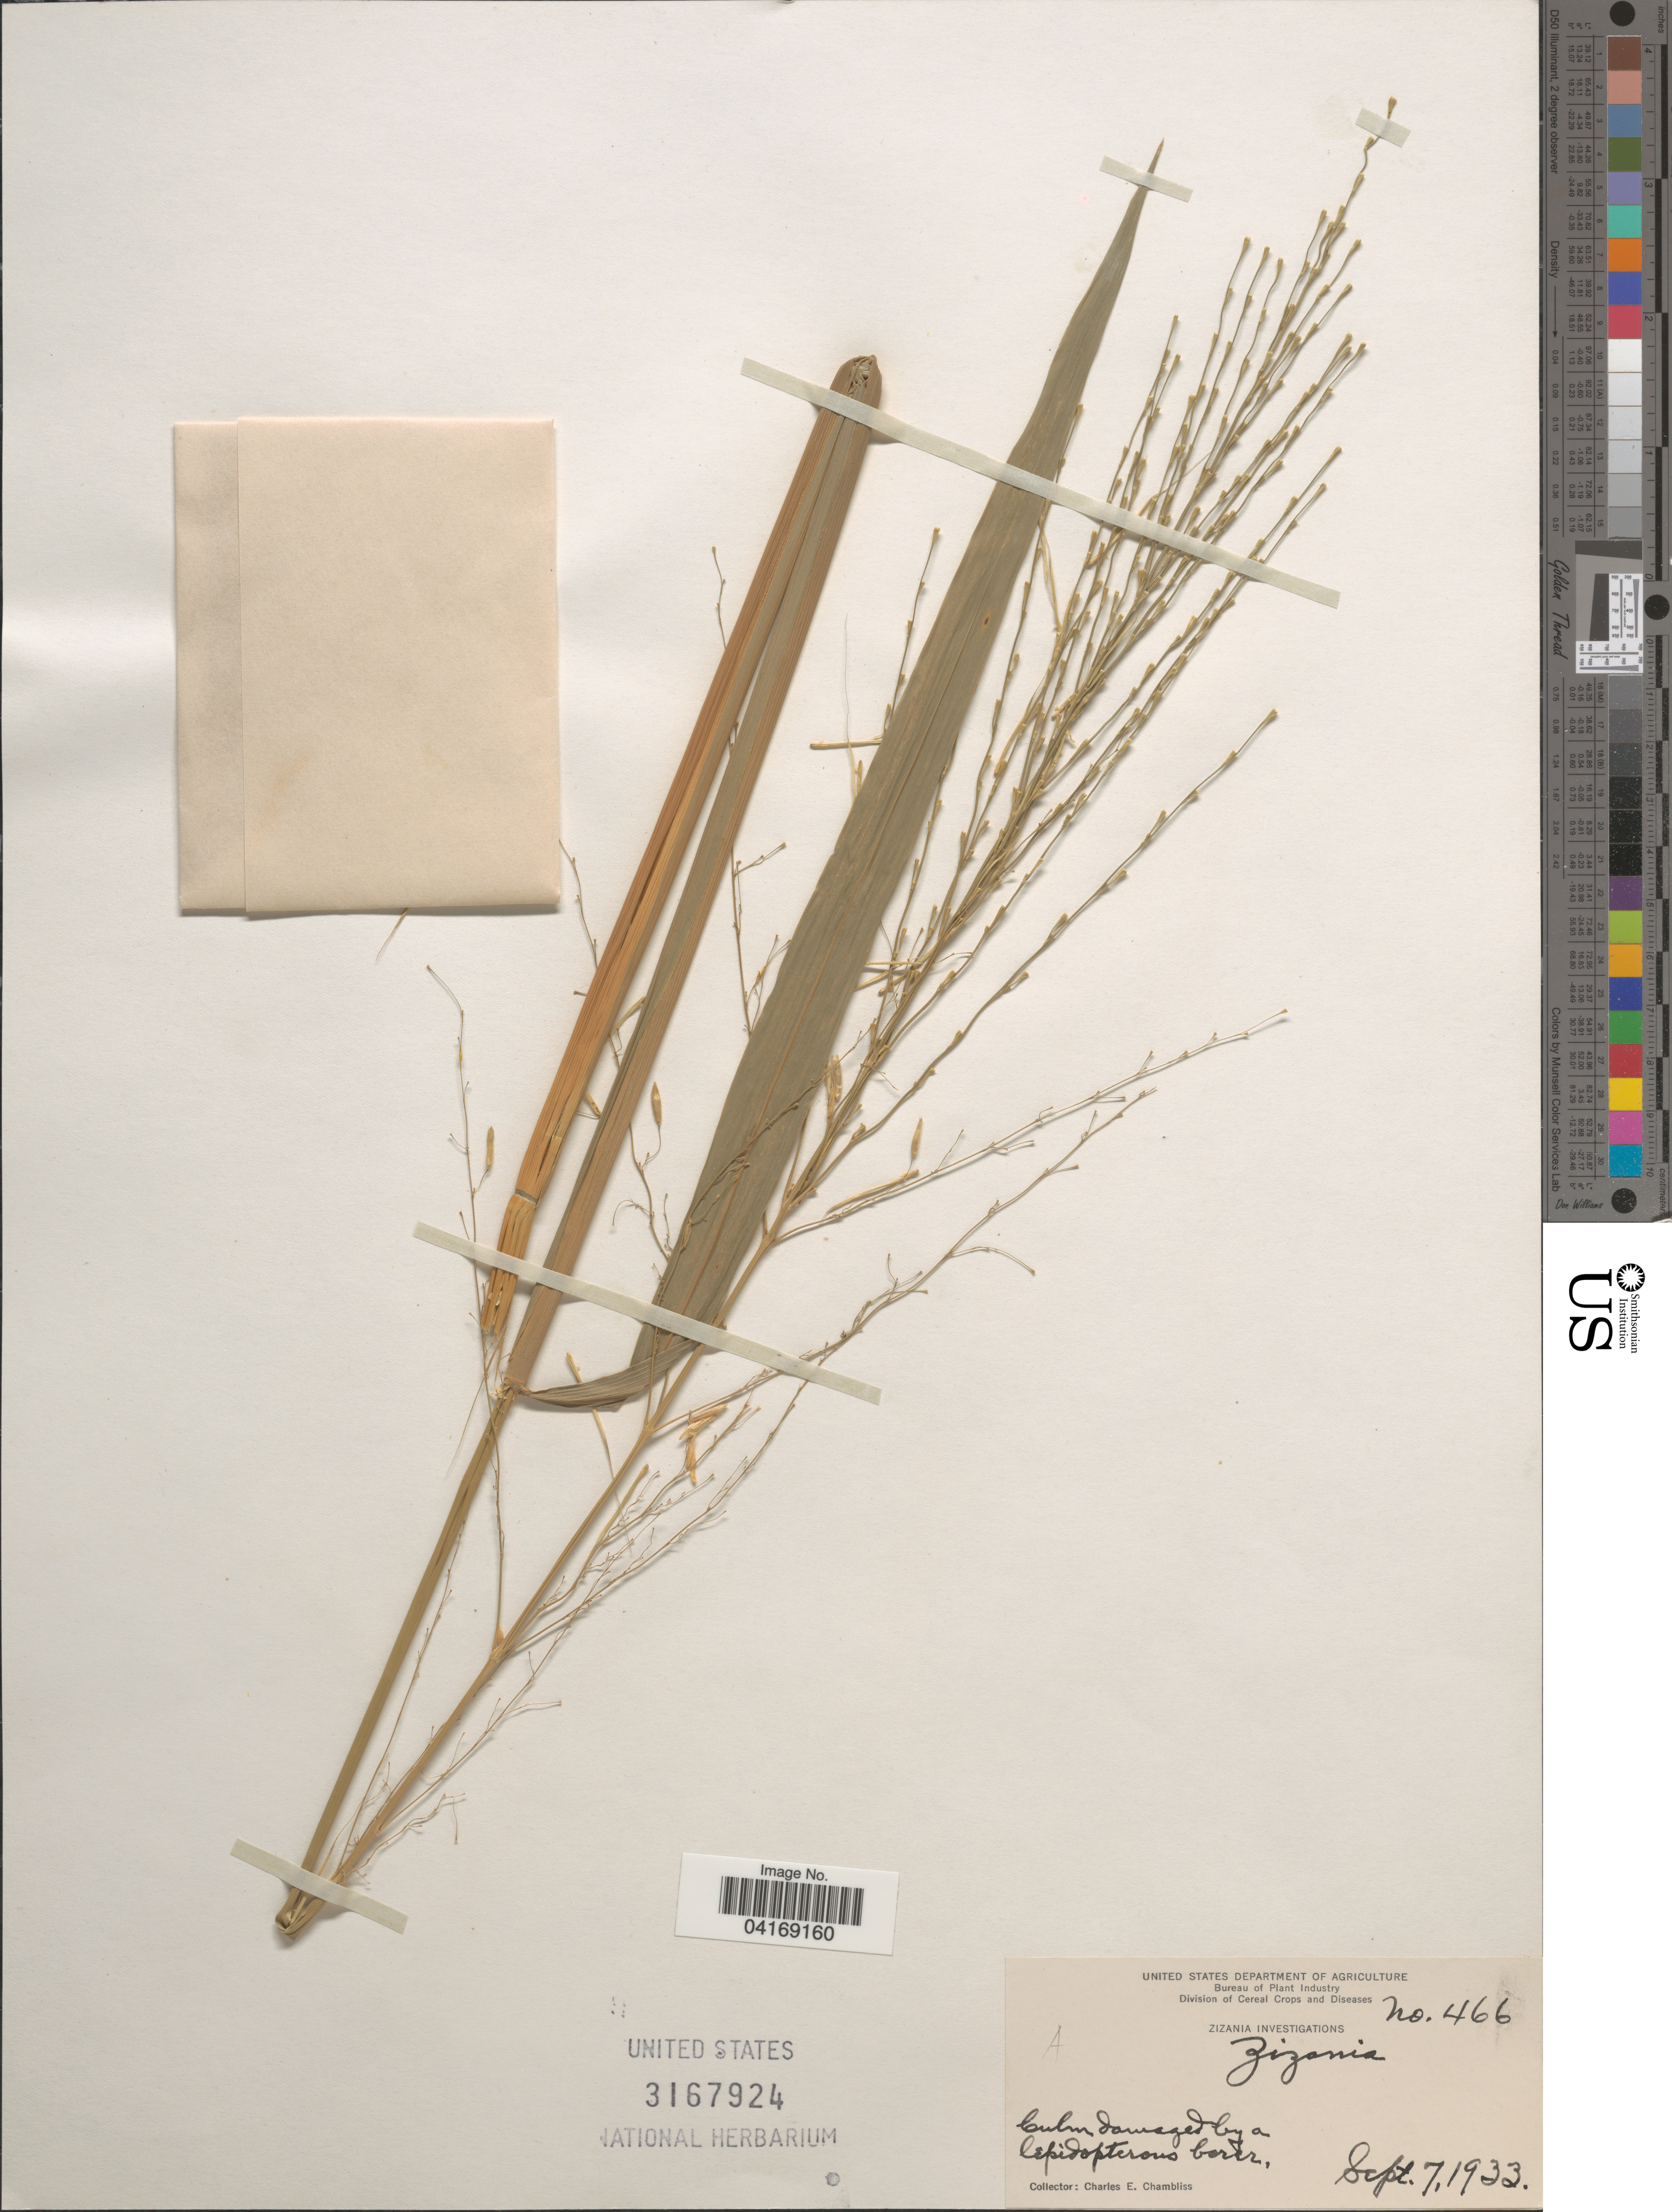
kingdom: Plantae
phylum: Tracheophyta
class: Liliopsida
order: Poales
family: Poaceae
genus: Zizania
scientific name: Zizania sp.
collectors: C. Chambliss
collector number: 466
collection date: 1933-09-07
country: United States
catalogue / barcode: US 3167924